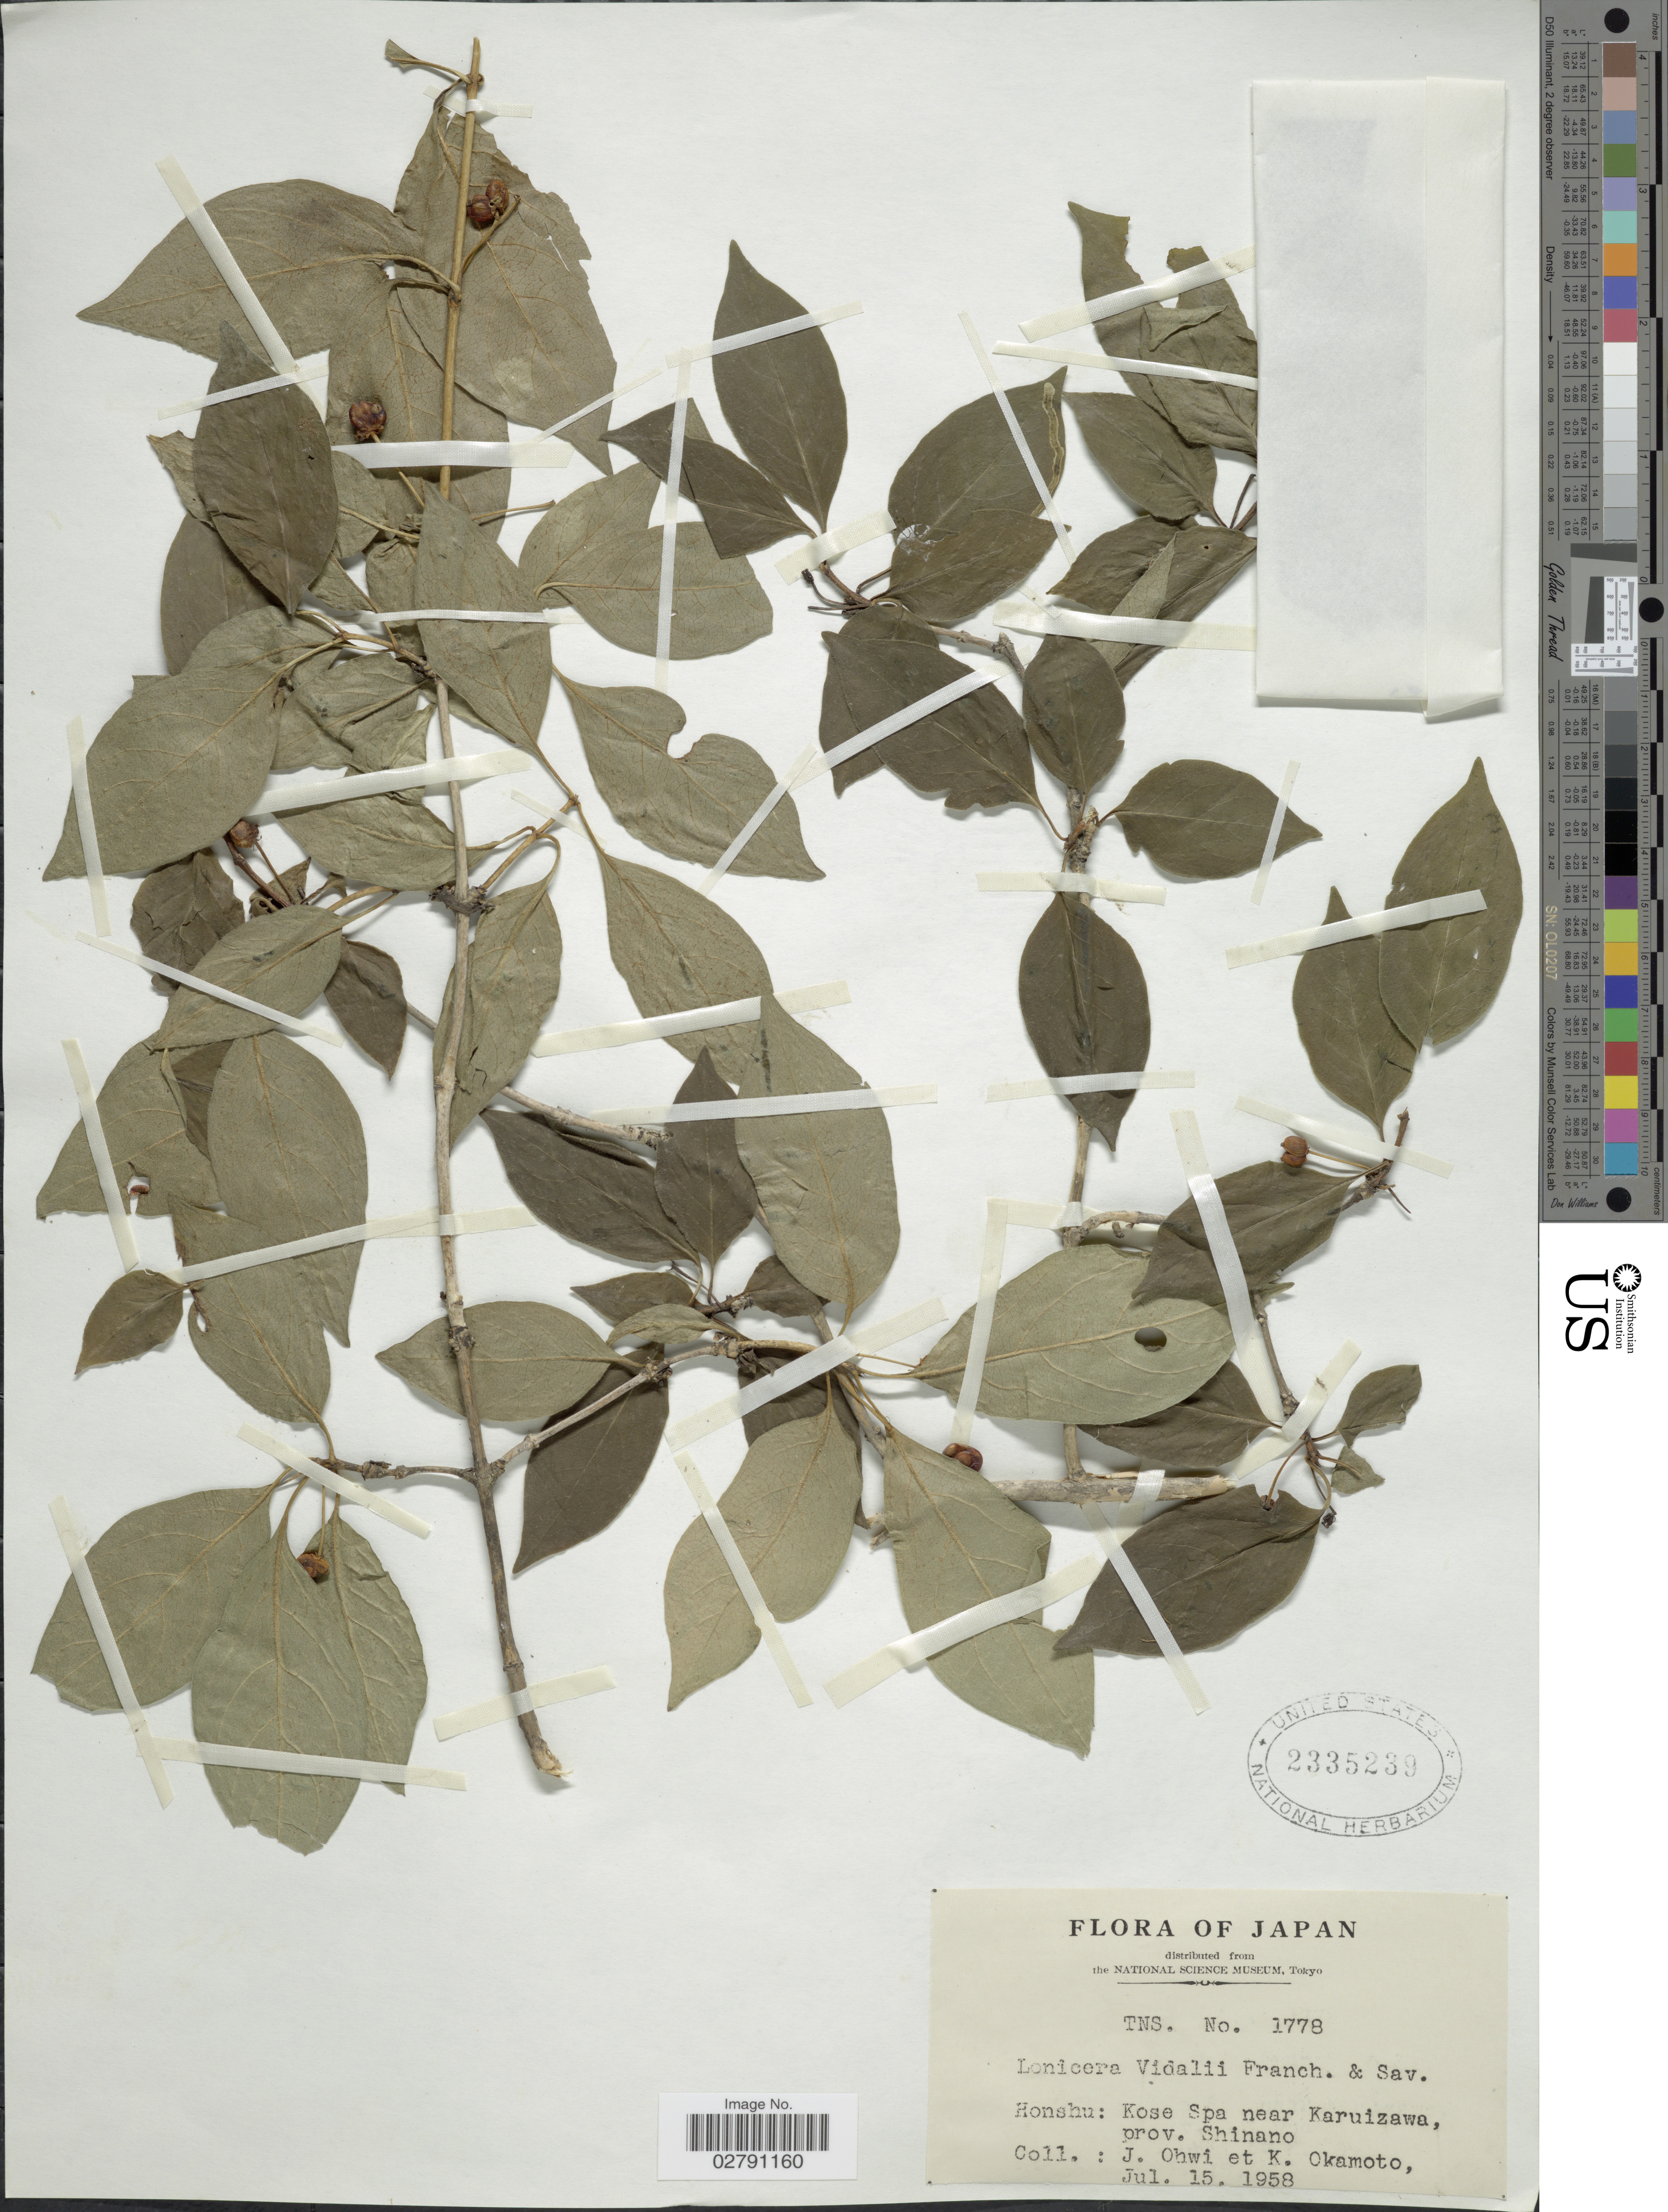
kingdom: Plantae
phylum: Tracheophyta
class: Magnoliopsida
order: Dipsacales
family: Caprifoliaceae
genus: Lonicera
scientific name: Lonicera vidalii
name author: Franch. & Sav.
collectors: J. Ohwi & K. Okamoto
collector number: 1778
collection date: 1958-07-15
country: Japan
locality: Honshu: Kose Spa near Karuizawa, prov. Shinano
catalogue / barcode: US 2335239